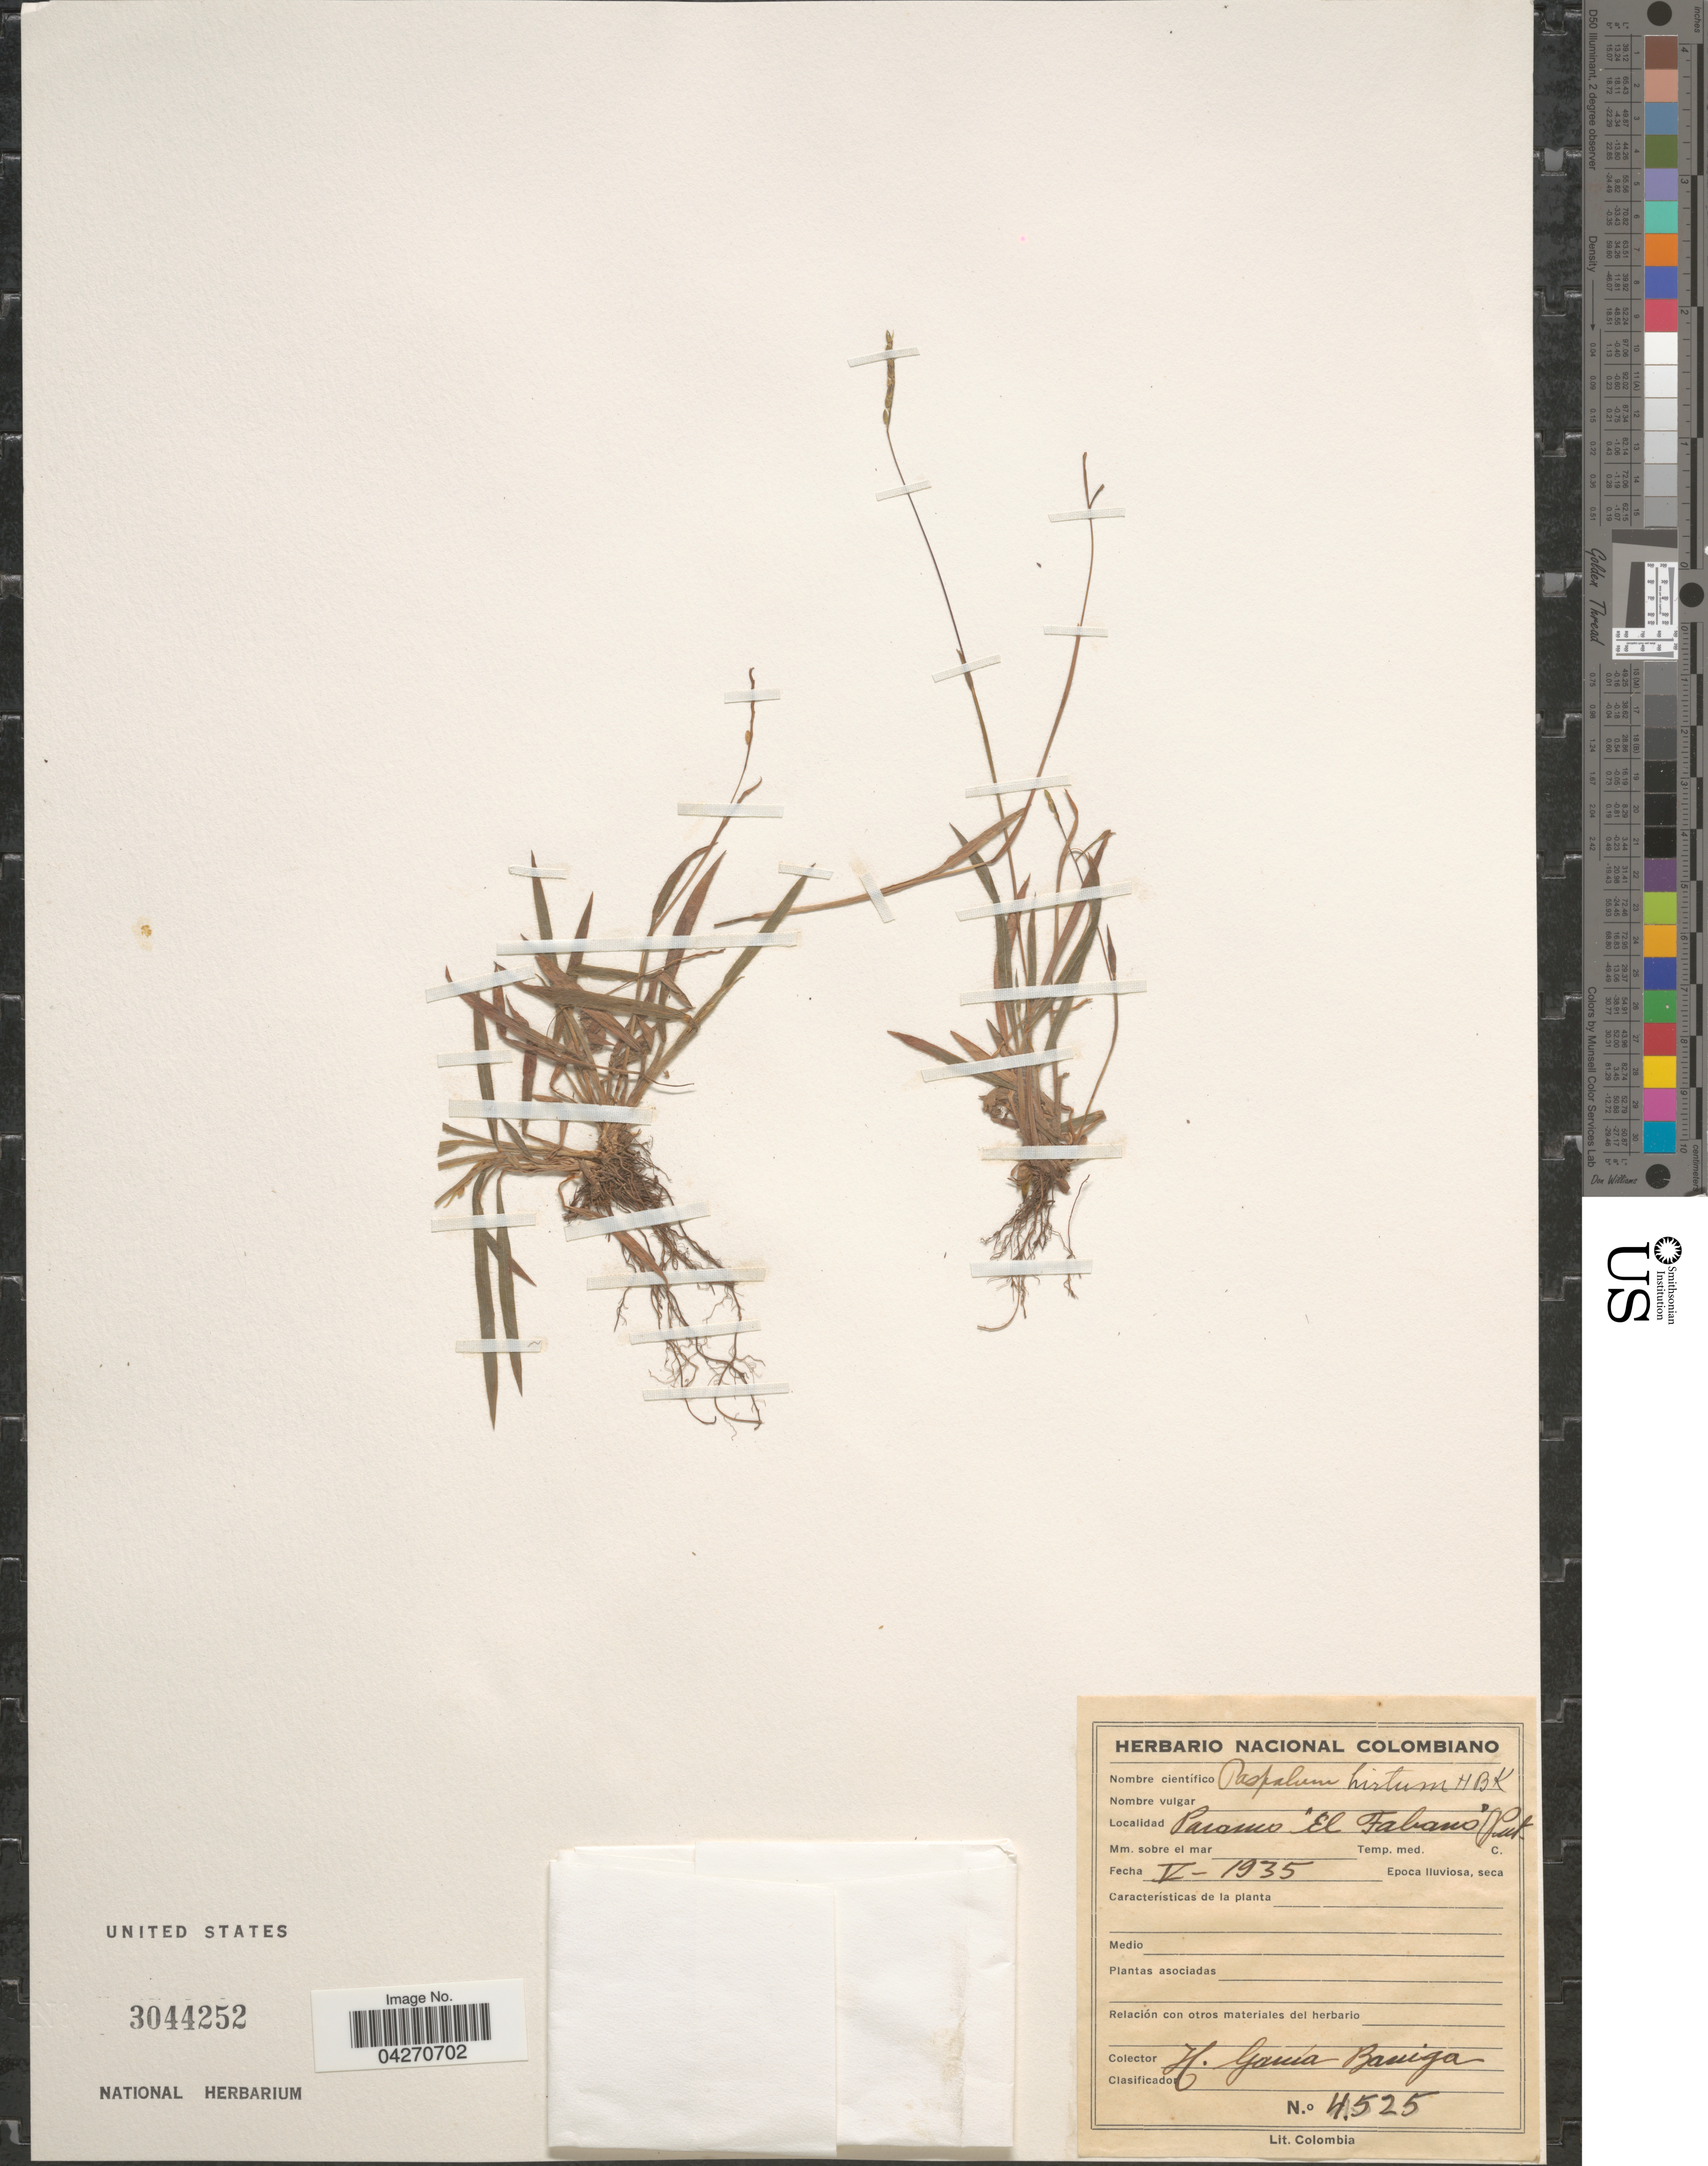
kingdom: Plantae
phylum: Tracheophyta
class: Liliopsida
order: Poales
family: Poaceae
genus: Paspalum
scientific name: Paspalum hirtum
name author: Kunth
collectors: H. Gama B.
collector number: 4525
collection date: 1935-05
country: Colombia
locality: Paramo "El Fabano" Put.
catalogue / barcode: US 3044252